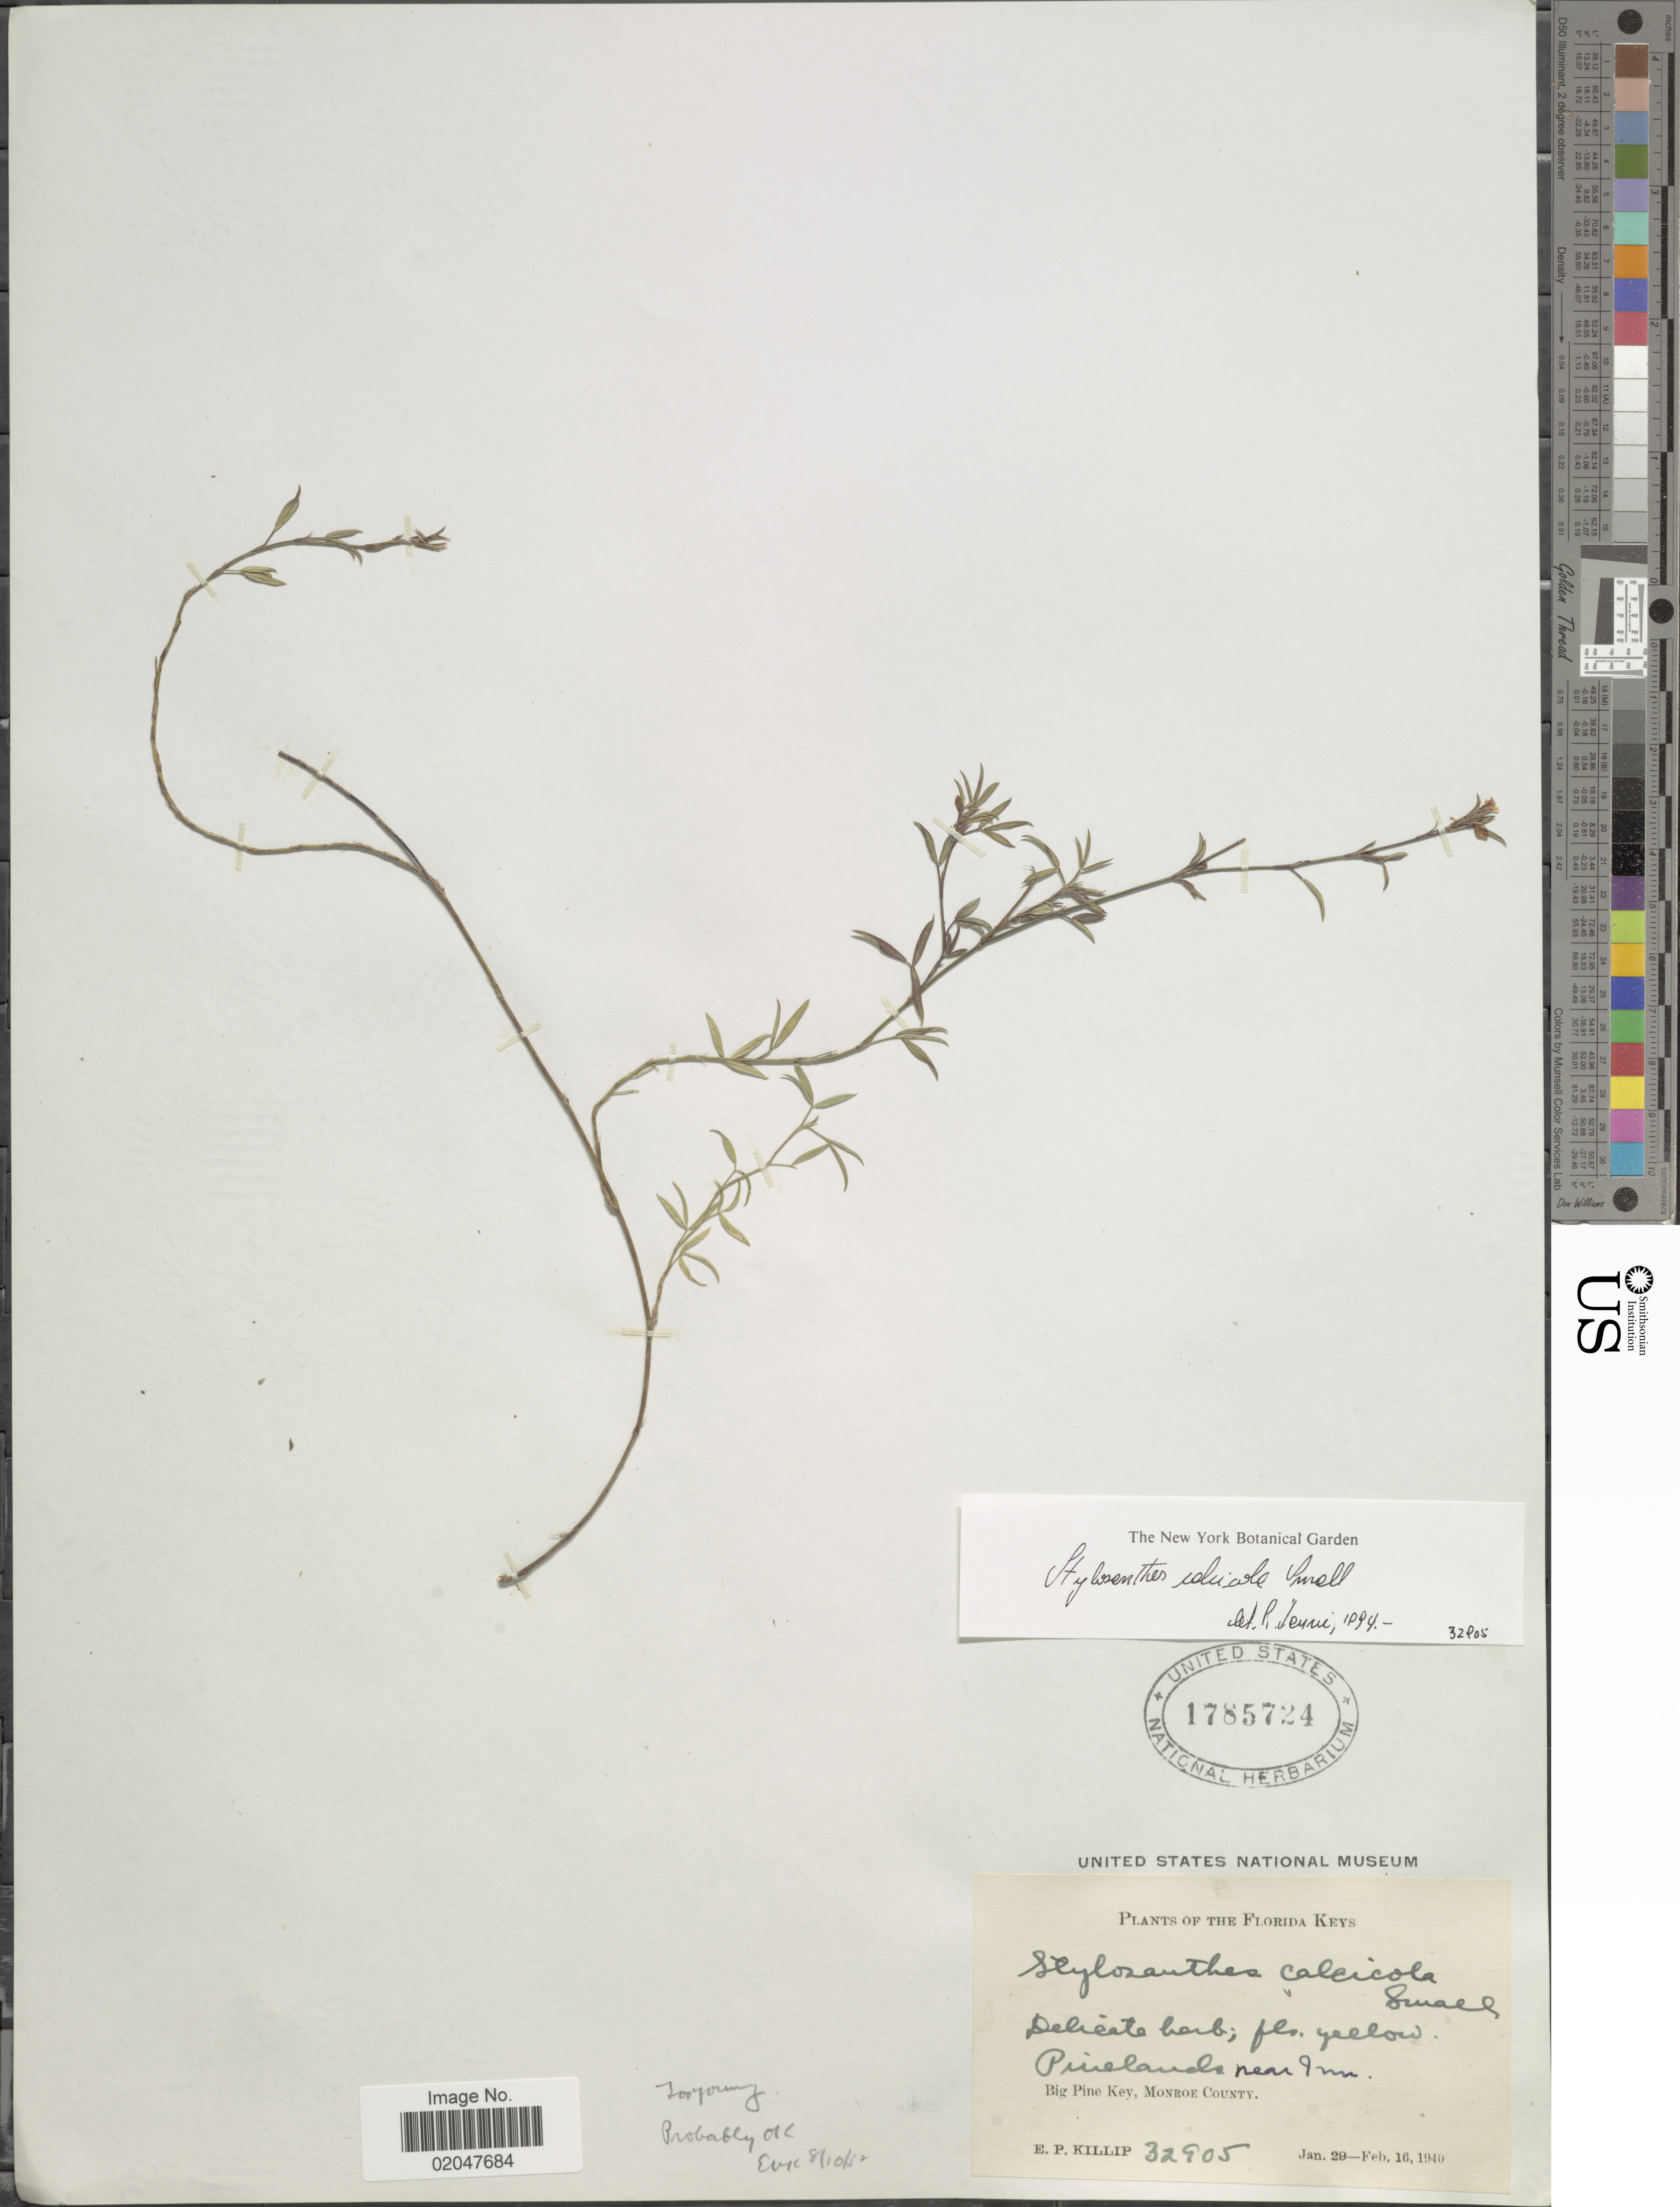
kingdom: Plantae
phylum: Tracheophyta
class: Magnoliopsida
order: Fabales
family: Fabaceae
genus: Stylosanthes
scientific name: Stylosanthes calcicola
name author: Small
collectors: E. P. Killip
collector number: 32905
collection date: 1940-01-29/1940-02-16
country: United States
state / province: Florida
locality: Florida Keys, pinelands near Inn, Big Pine Key, Monroe County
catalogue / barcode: US 1785724